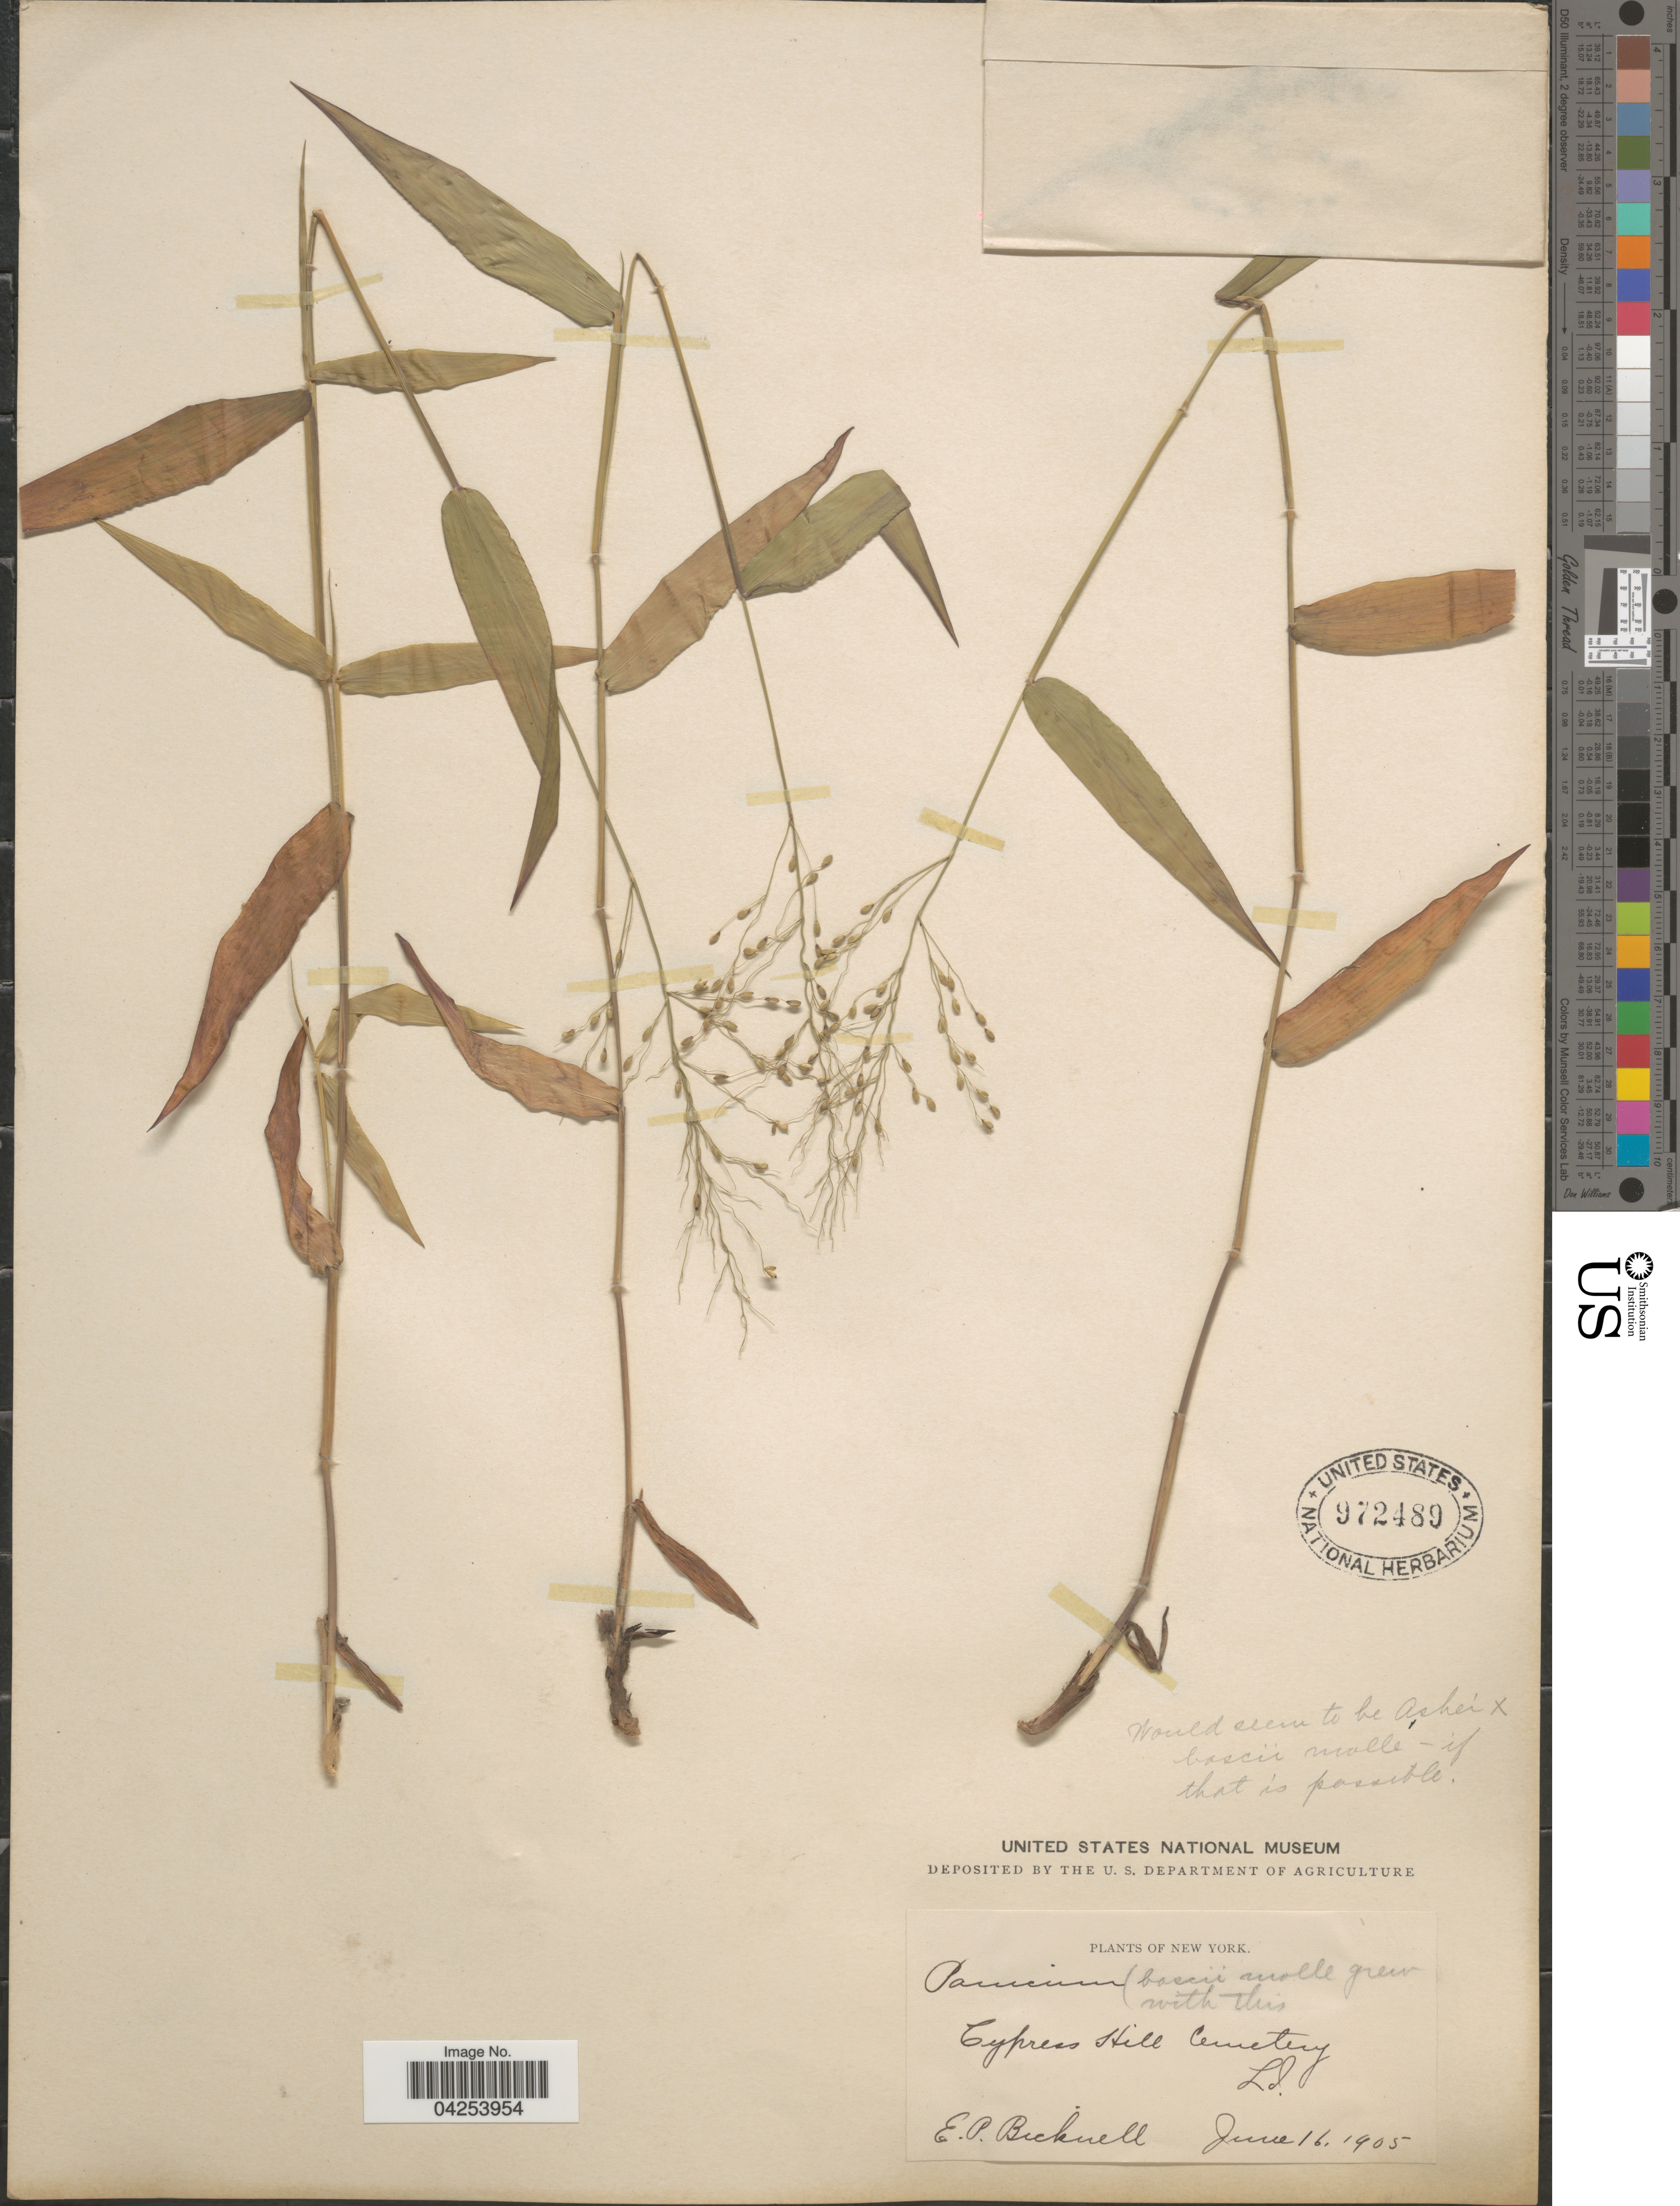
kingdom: Plantae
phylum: Tracheophyta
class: Liliopsida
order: Poales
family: Poaceae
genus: Dichanthelium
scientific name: Dichanthelium commutatum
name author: (Schult.) Gould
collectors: E. P. Bicknell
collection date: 1905-06-16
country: United States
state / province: New York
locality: Cypress Hill Cemetry. L.I.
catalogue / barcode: US 972489